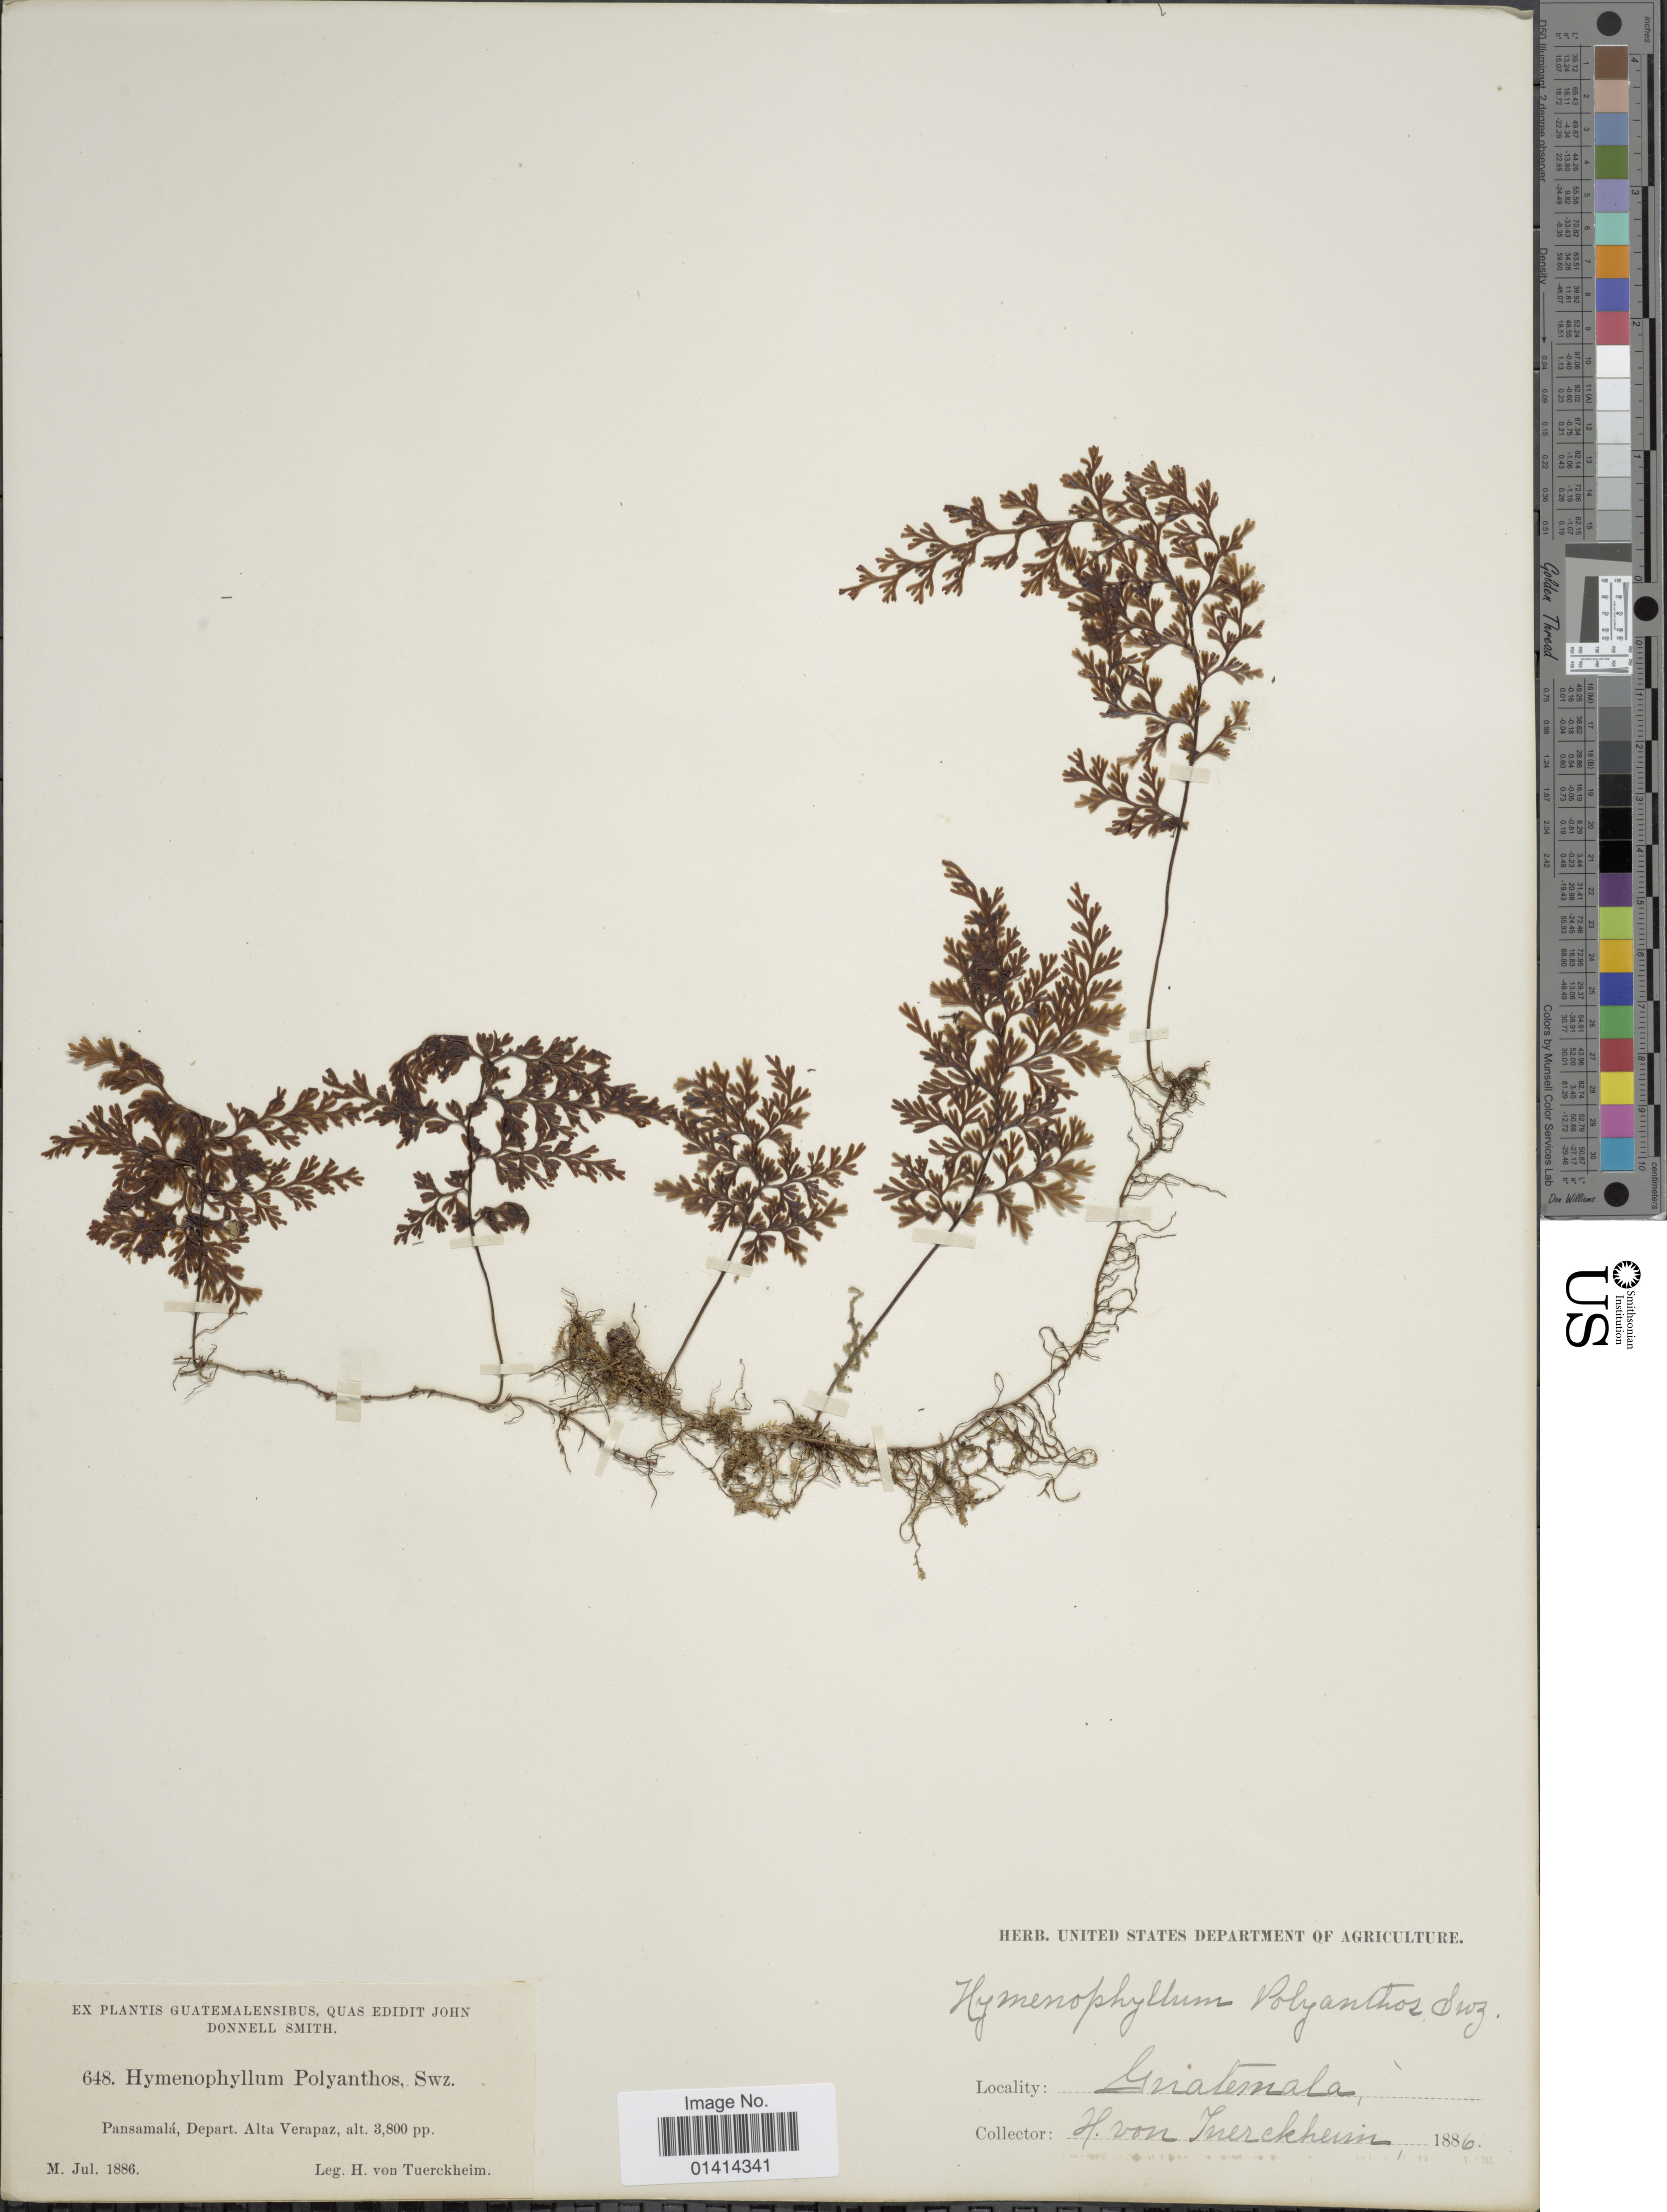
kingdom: Plantae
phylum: Tracheophyta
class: Polypodiopsida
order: Hymenophyllales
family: Hymenophyllaceae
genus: Hymenophyllum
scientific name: Hymenophyllum polyanthos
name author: (Sw.) Sw.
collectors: H. von Türckheim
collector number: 648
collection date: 1886-07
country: Guatemala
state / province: Alta Verapaz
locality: Pansamalá, Depart. Alta Verapaz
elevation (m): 1158